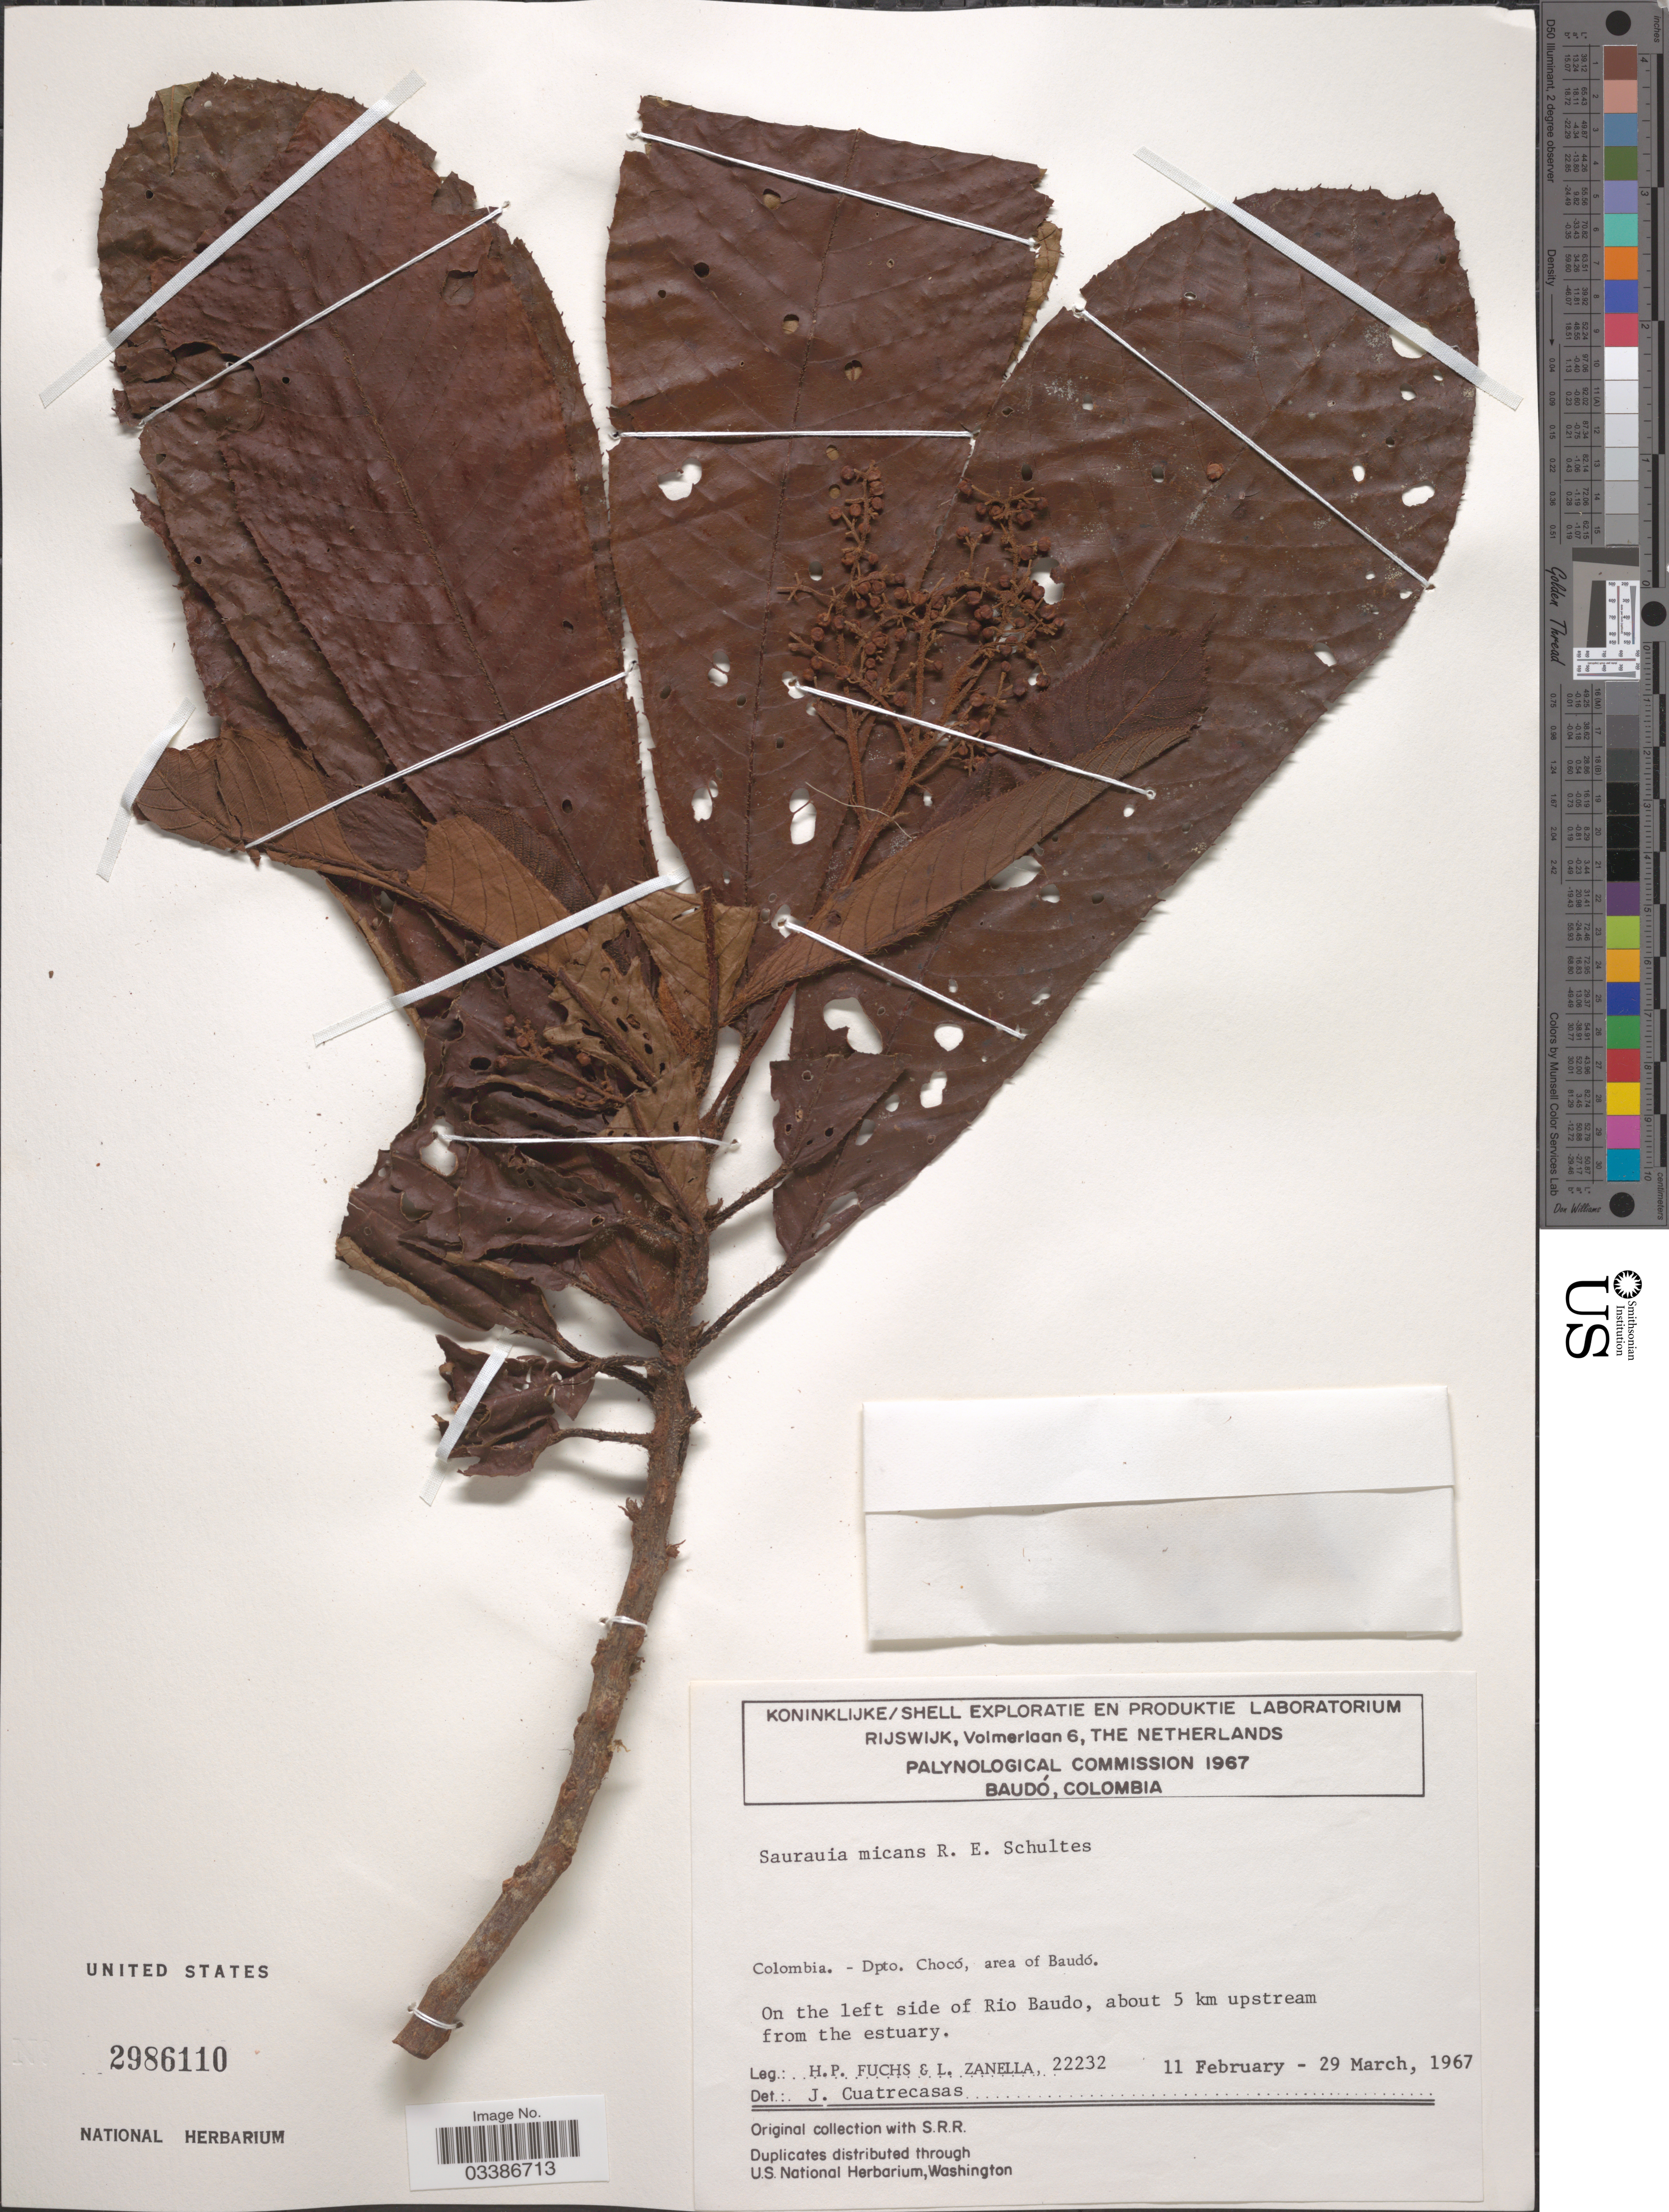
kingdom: Plantae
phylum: Tracheophyta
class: Magnoliopsida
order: Ericales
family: Actinidiaceae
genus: Saurauia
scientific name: Saurauia pseudoleucocarpa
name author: Buscal.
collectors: H. P. Fuchs & L. Zanella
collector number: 22232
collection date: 1967-02-11/1967-03-29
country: Colombia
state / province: Chocó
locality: Dpto. Chocó, area of Baudó. On the left side of Rio Baudo, about 5 km upstream from the estuary.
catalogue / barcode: US 2986110